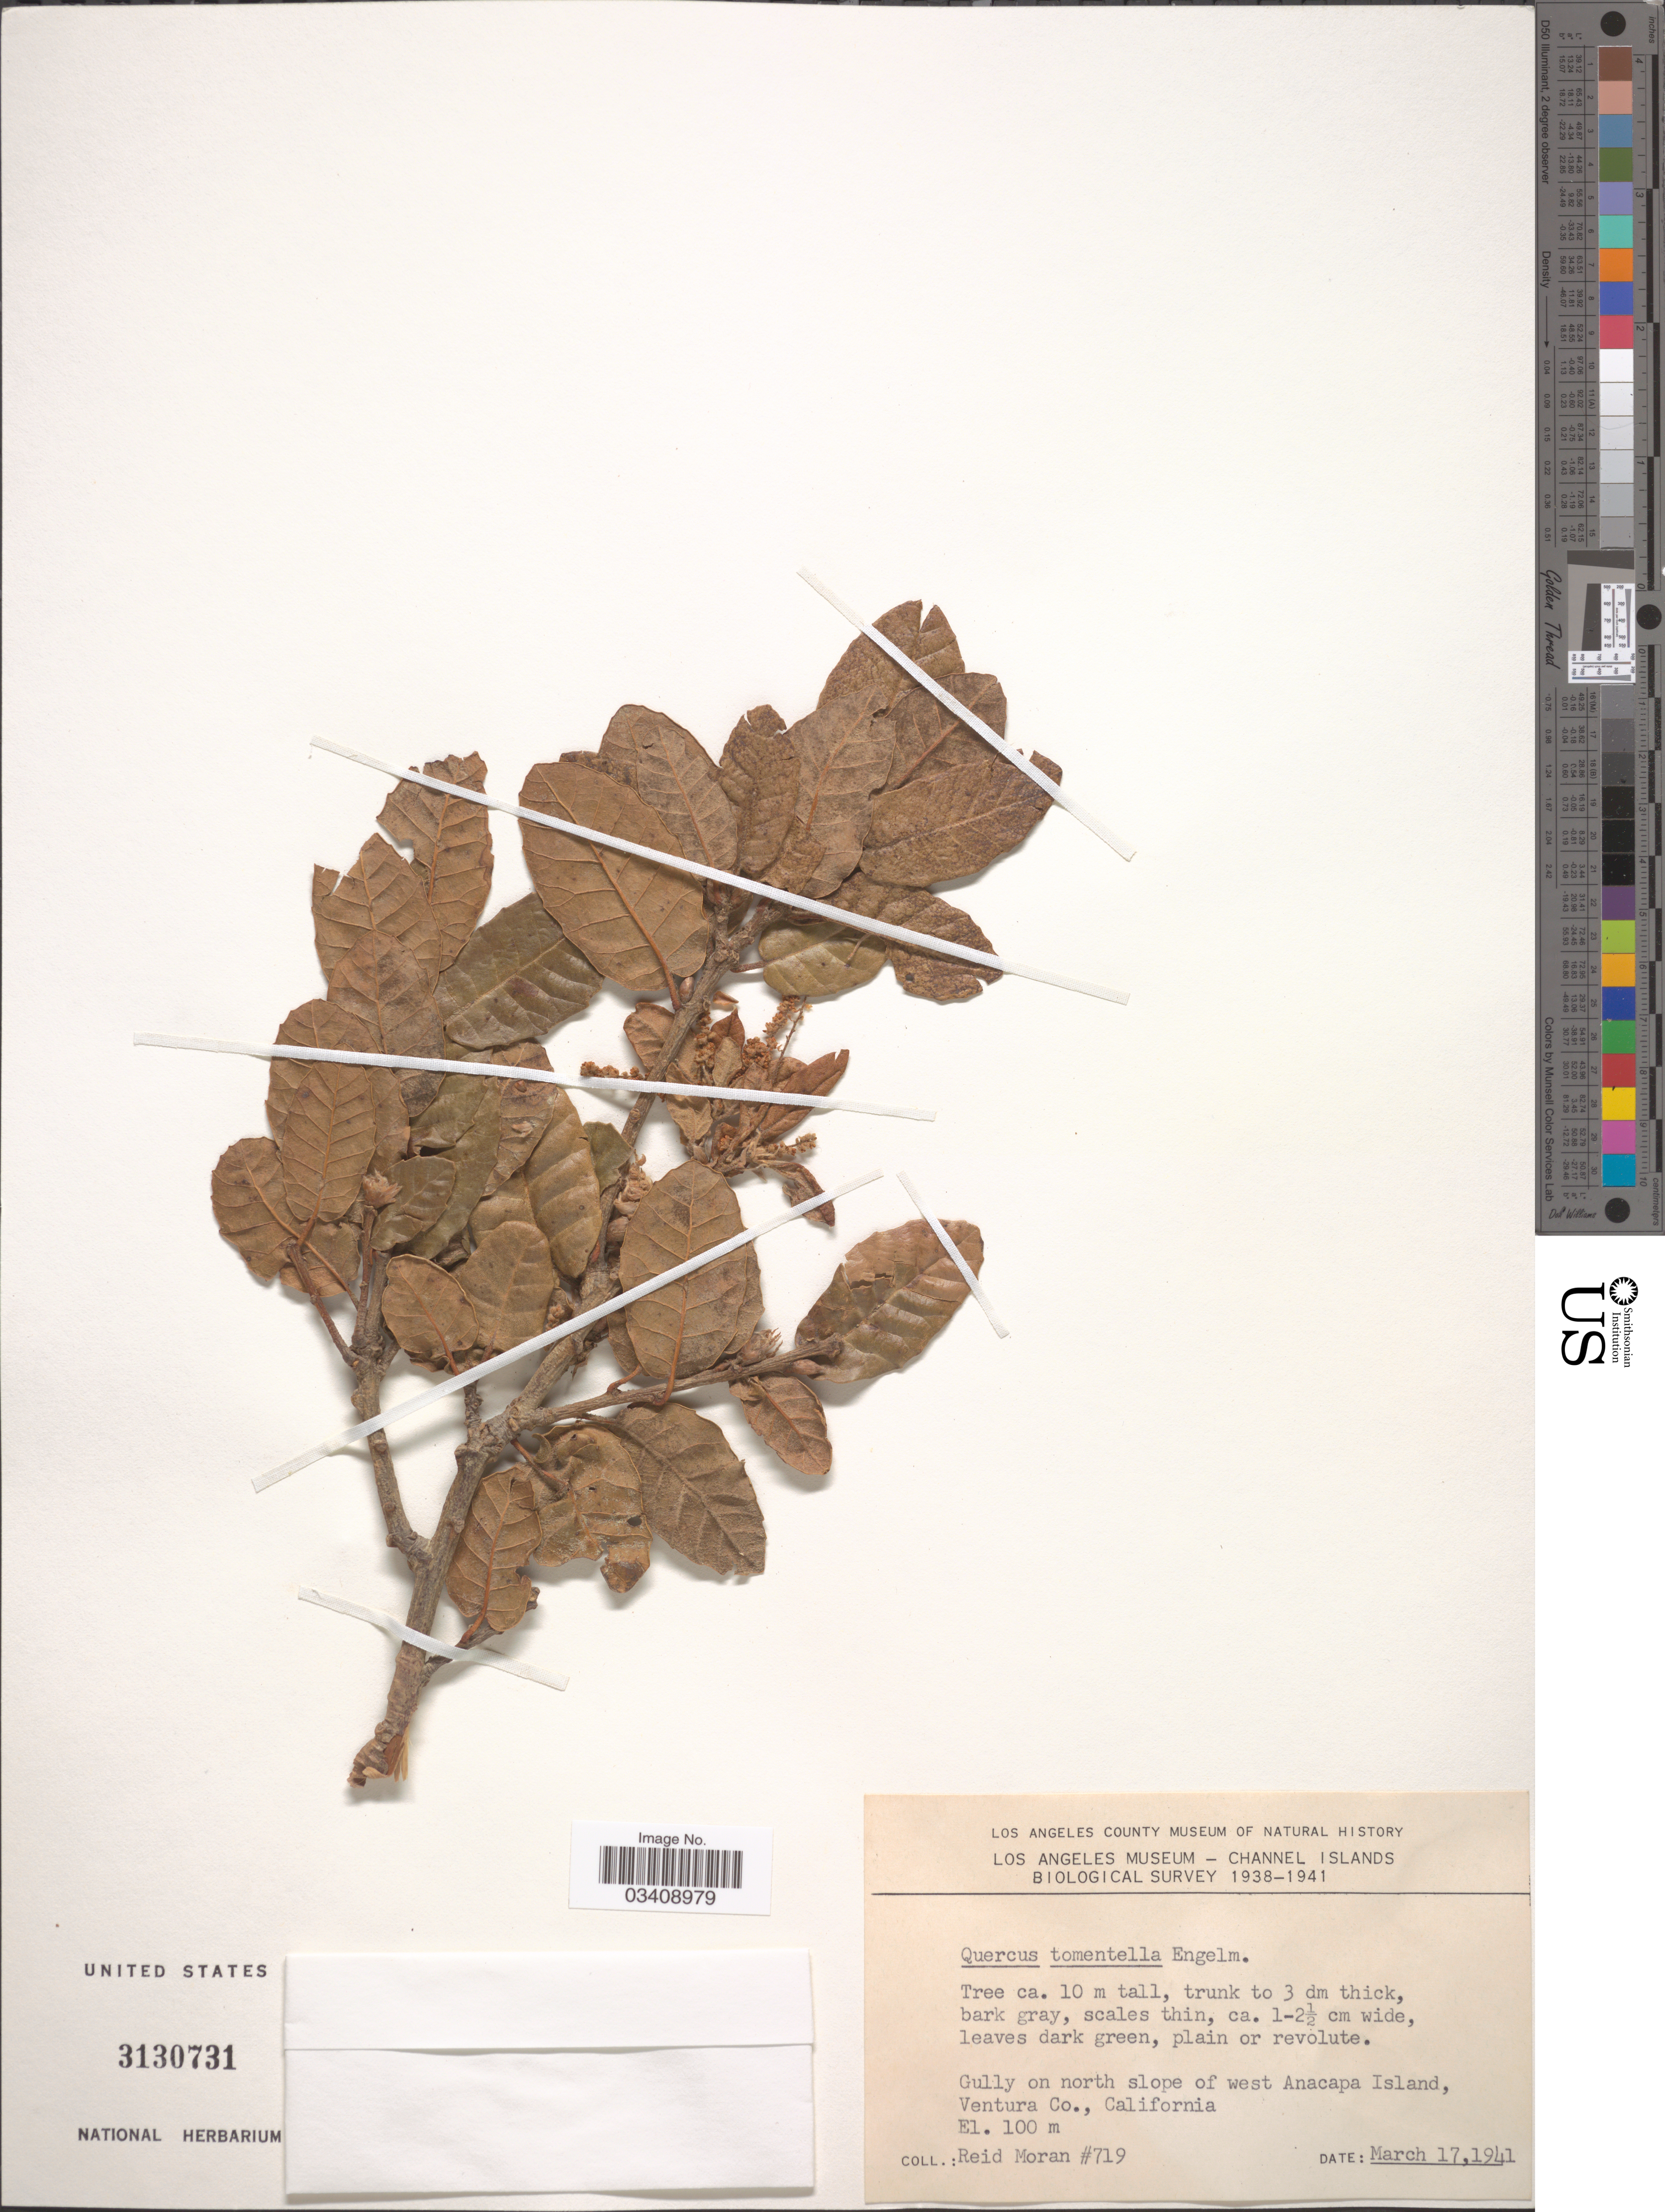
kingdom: Plantae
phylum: Tracheophyta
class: Magnoliopsida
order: Fagales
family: Fagaceae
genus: Quercus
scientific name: Quercus tomentella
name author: Engelm.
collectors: R. V. Moran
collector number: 719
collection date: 1941-03-17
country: United States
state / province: California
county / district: Ventura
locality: Gully on north slope of west Anacapa Island, Ventura Co.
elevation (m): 100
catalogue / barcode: US 3130731